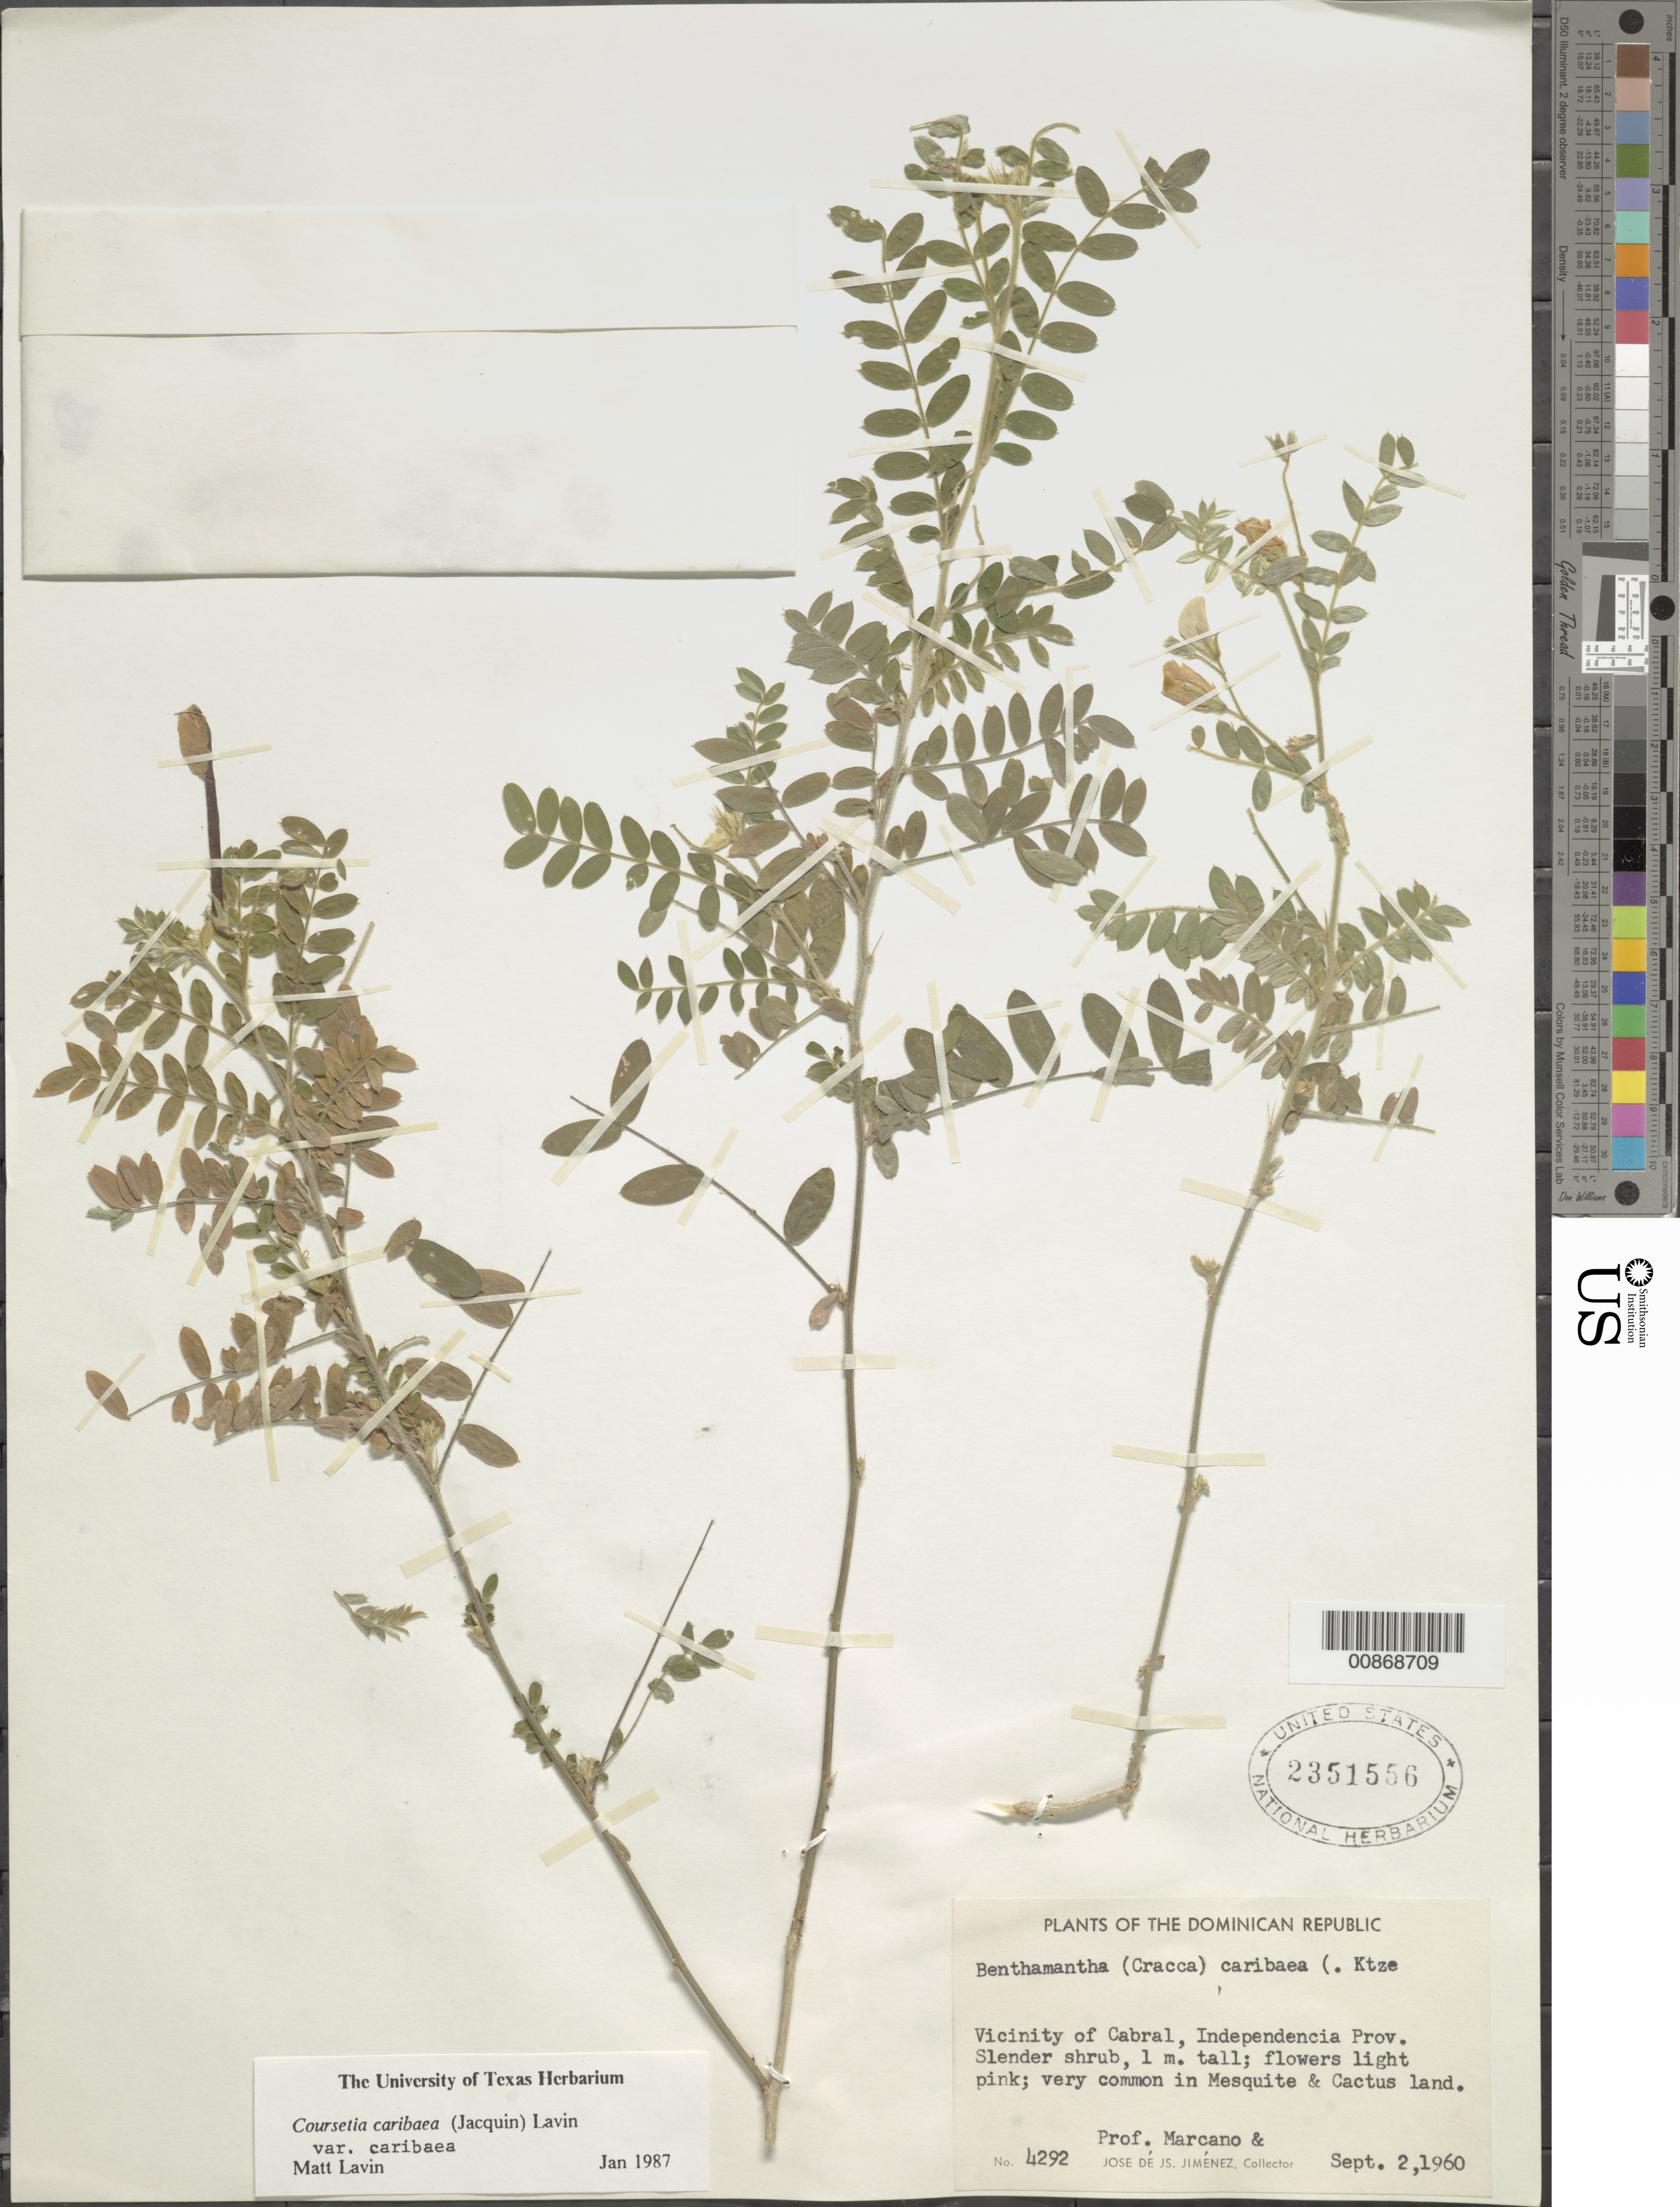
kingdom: Plantae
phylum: Tracheophyta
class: Magnoliopsida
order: Fabales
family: Fabaceae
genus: Coursetia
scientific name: Coursetia caribaea var. caribaea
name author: (Jacq.) Lavin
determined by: Lavin, M.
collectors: J. J. Jiménez Almonte & E. J. Marcano F.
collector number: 4292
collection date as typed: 02 Sep 1960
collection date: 1960-09-02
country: Dominican Republic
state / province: Independencia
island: Hispaniola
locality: Vicinity of Cabral.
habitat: Very common in Mesquite & Cactus land.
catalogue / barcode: US 2351556